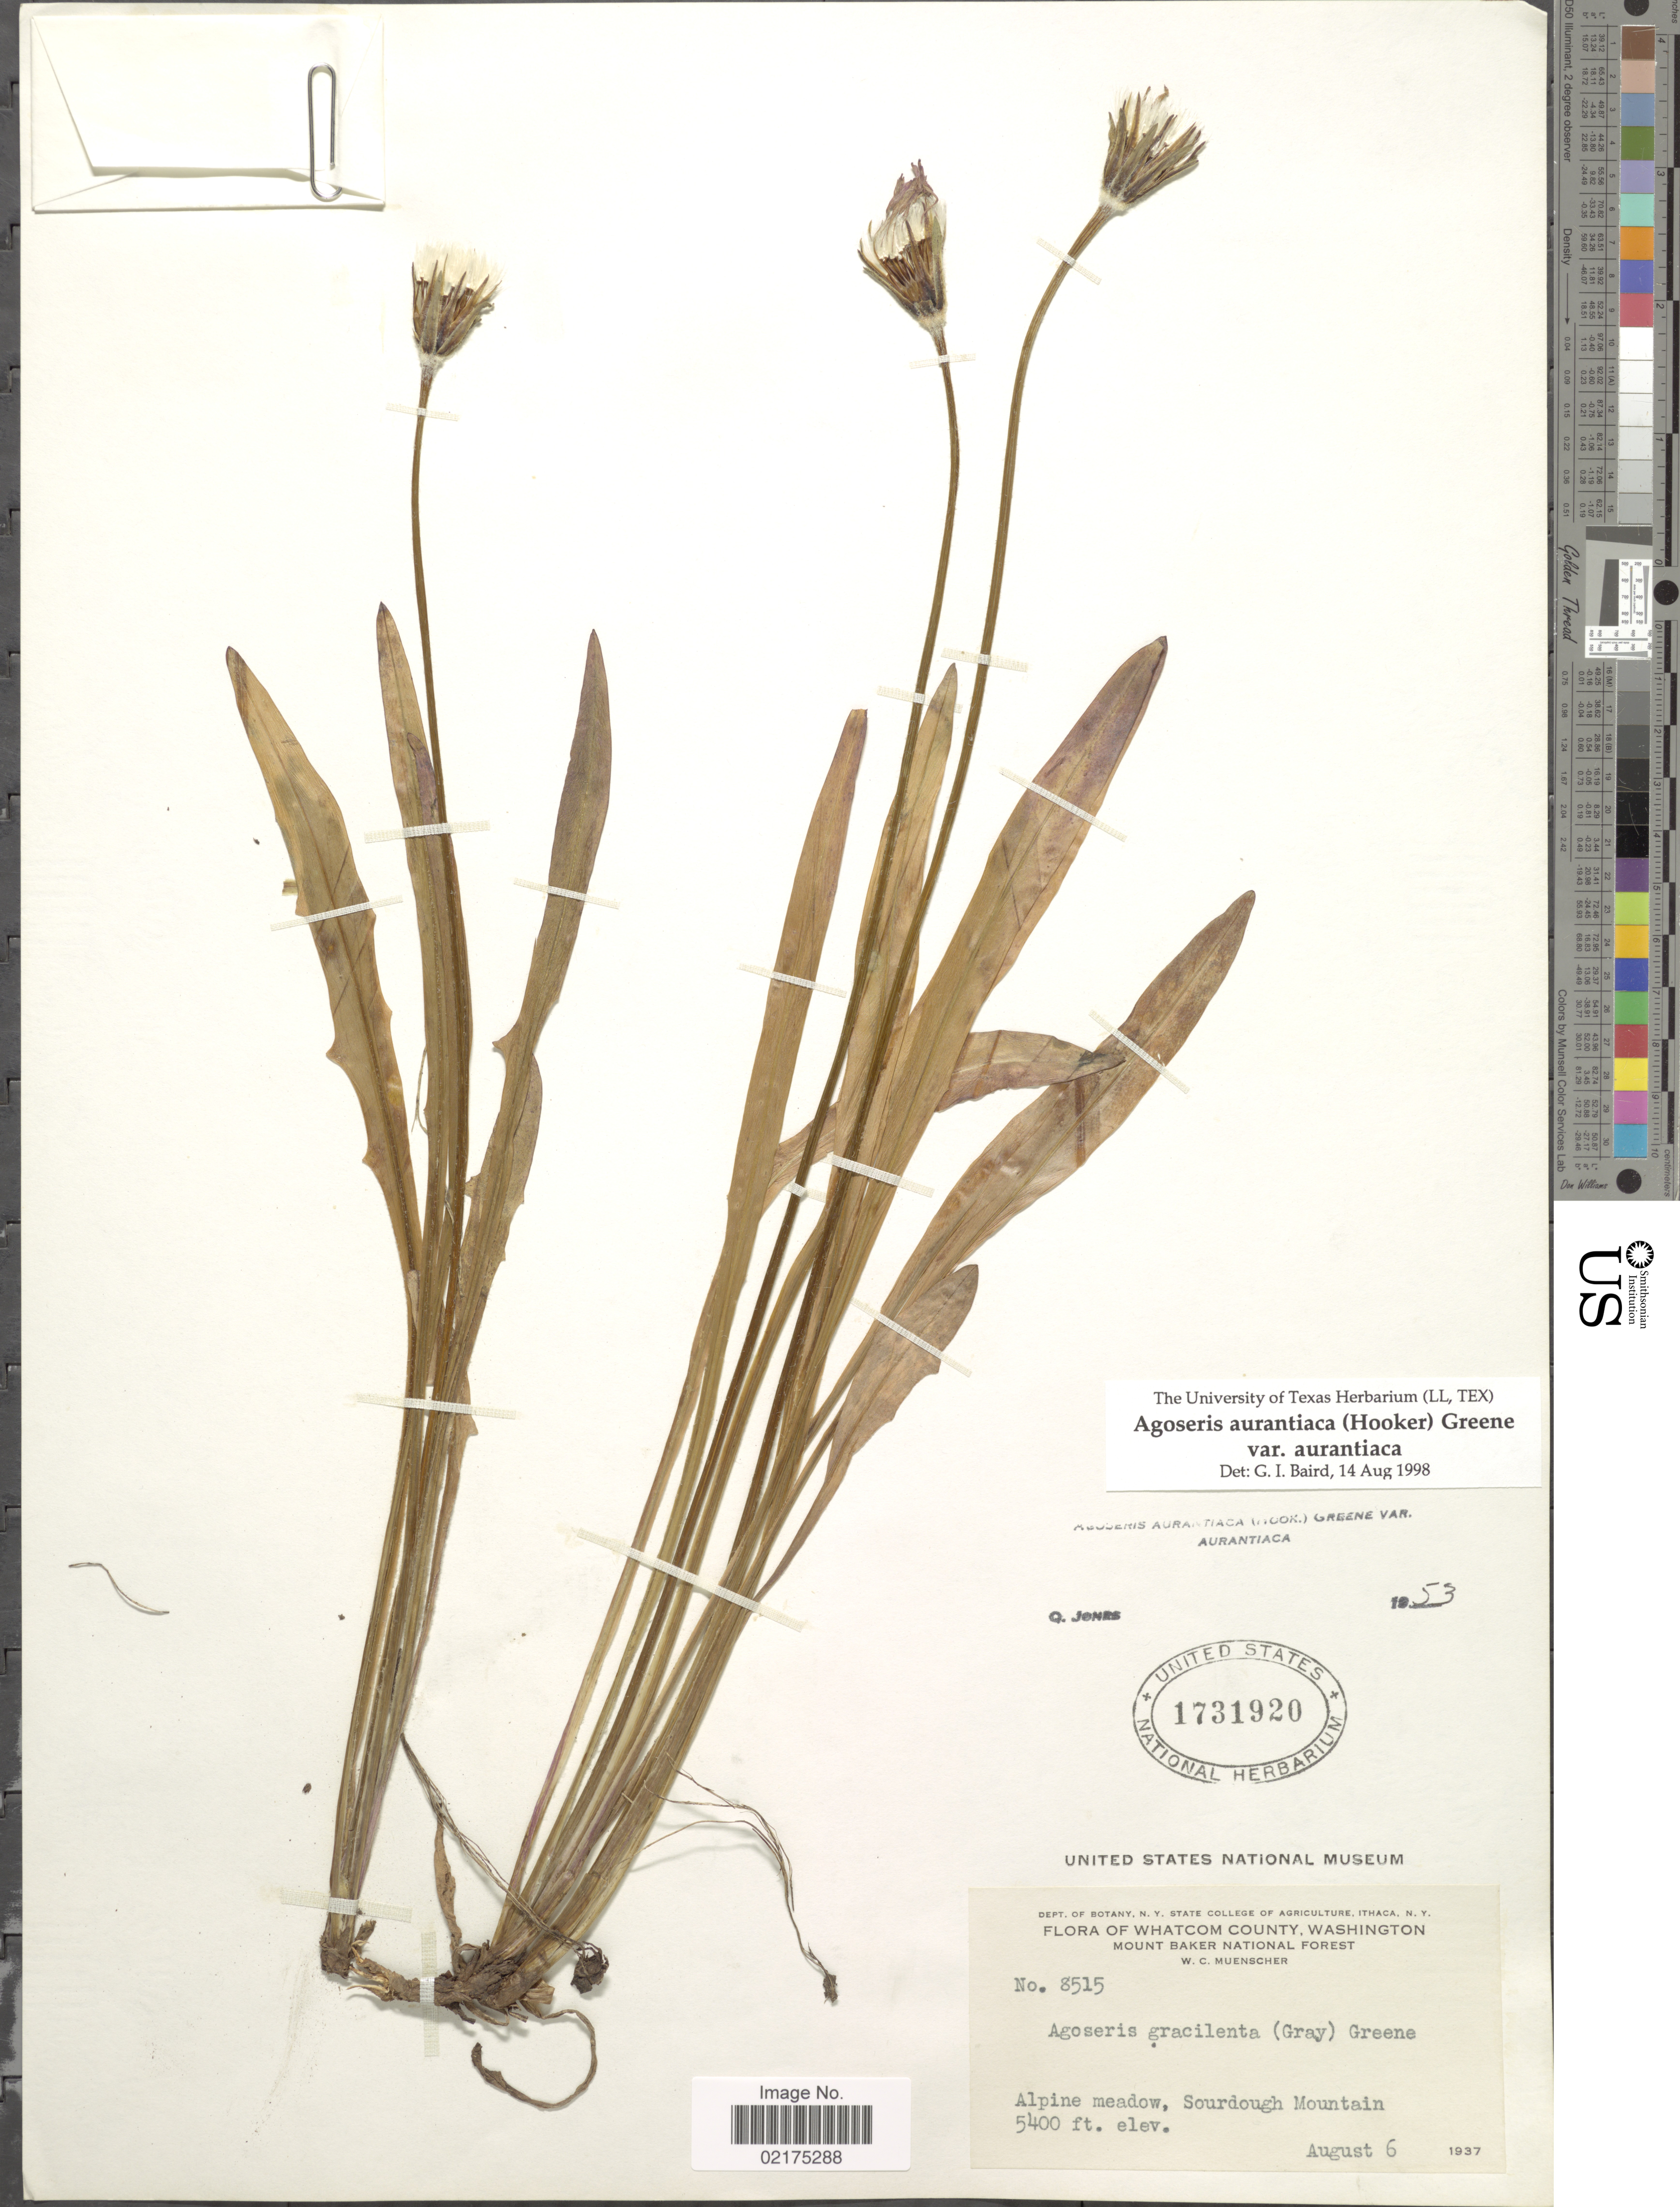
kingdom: Plantae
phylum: Tracheophyta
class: Magnoliopsida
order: Asterales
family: Asteraceae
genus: Agoseris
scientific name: Agoseris aurantiaca var. aurantiaca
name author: (Hook.) Greene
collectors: W. Muenscher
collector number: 8515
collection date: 1937-08-06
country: United States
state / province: Washington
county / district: Whatcom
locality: Whatcom County, Mount Baker National Forest, Alpine meadow, Sourdough Mountain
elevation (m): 1646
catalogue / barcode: US 1731920